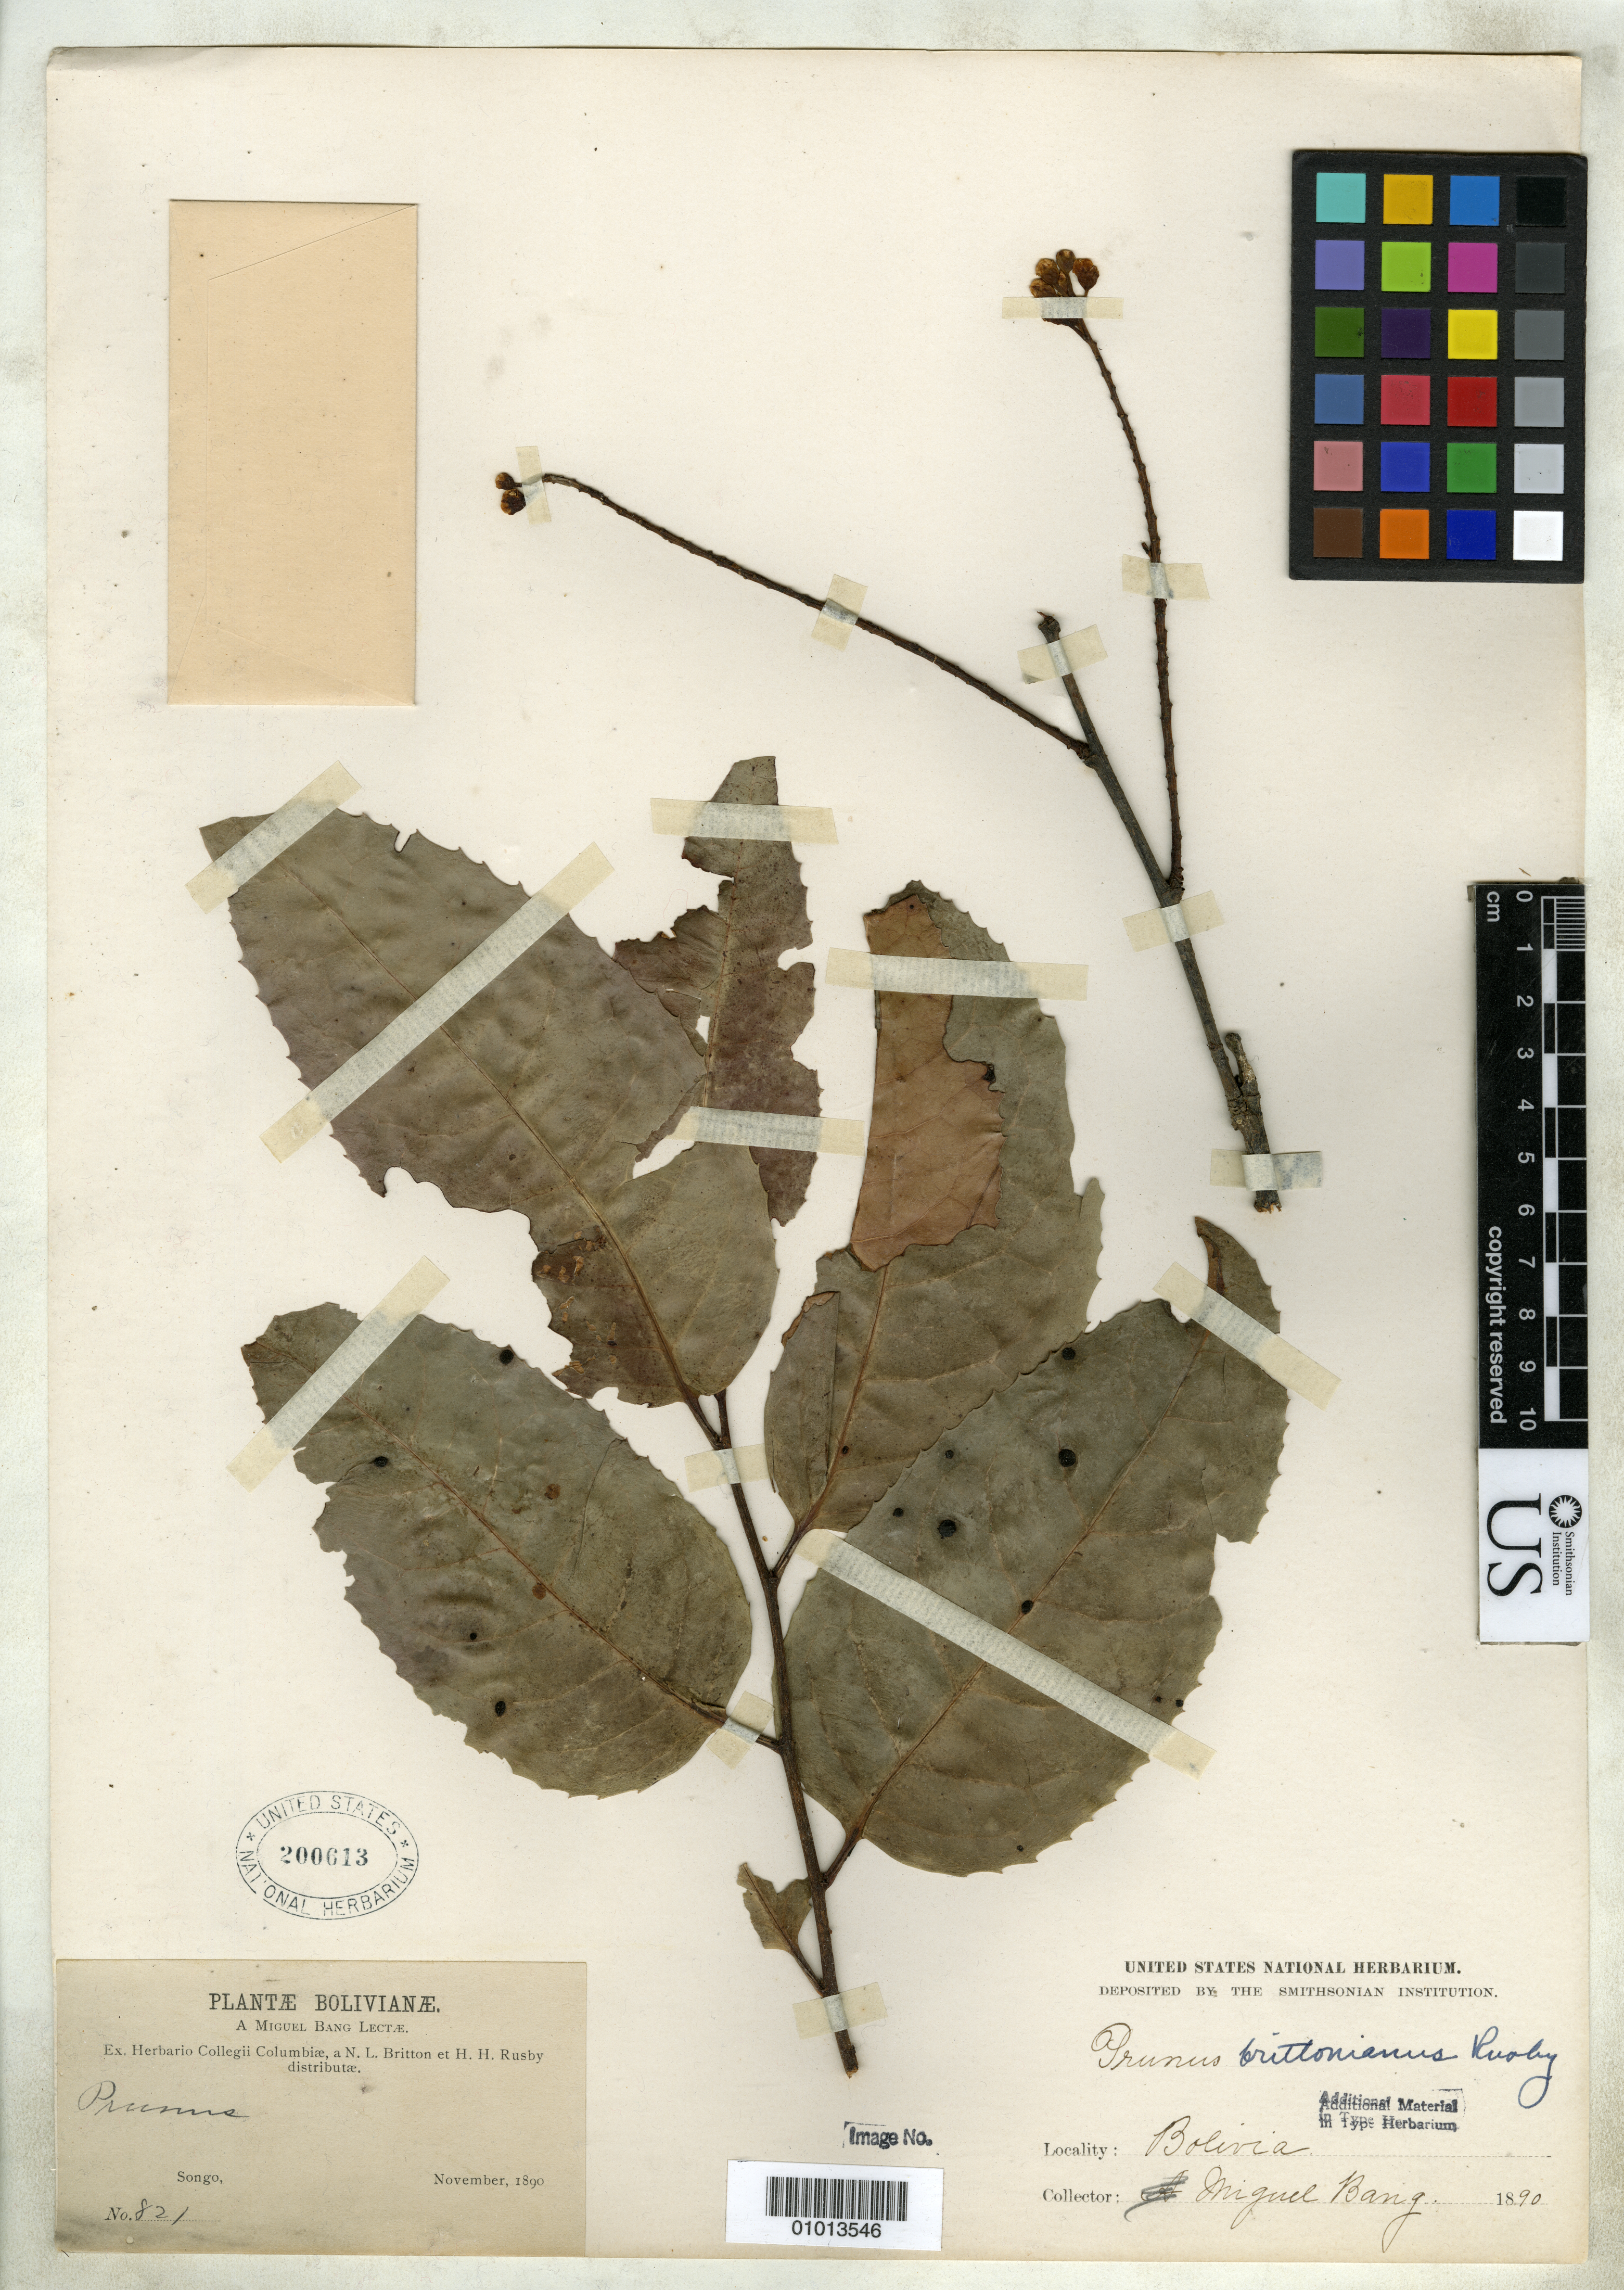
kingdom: Plantae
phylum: Tracheophyta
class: Magnoliopsida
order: Rosales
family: Rosaceae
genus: Prunus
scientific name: Prunus brittoniana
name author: Rusby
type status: Syntype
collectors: M. Bang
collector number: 821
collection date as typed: Nov 1890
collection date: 1890-11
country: Bolivia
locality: Songo.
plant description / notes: Protologue, "Songo, Nov. 1890 (821) = Mandon 677"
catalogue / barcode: US 200613